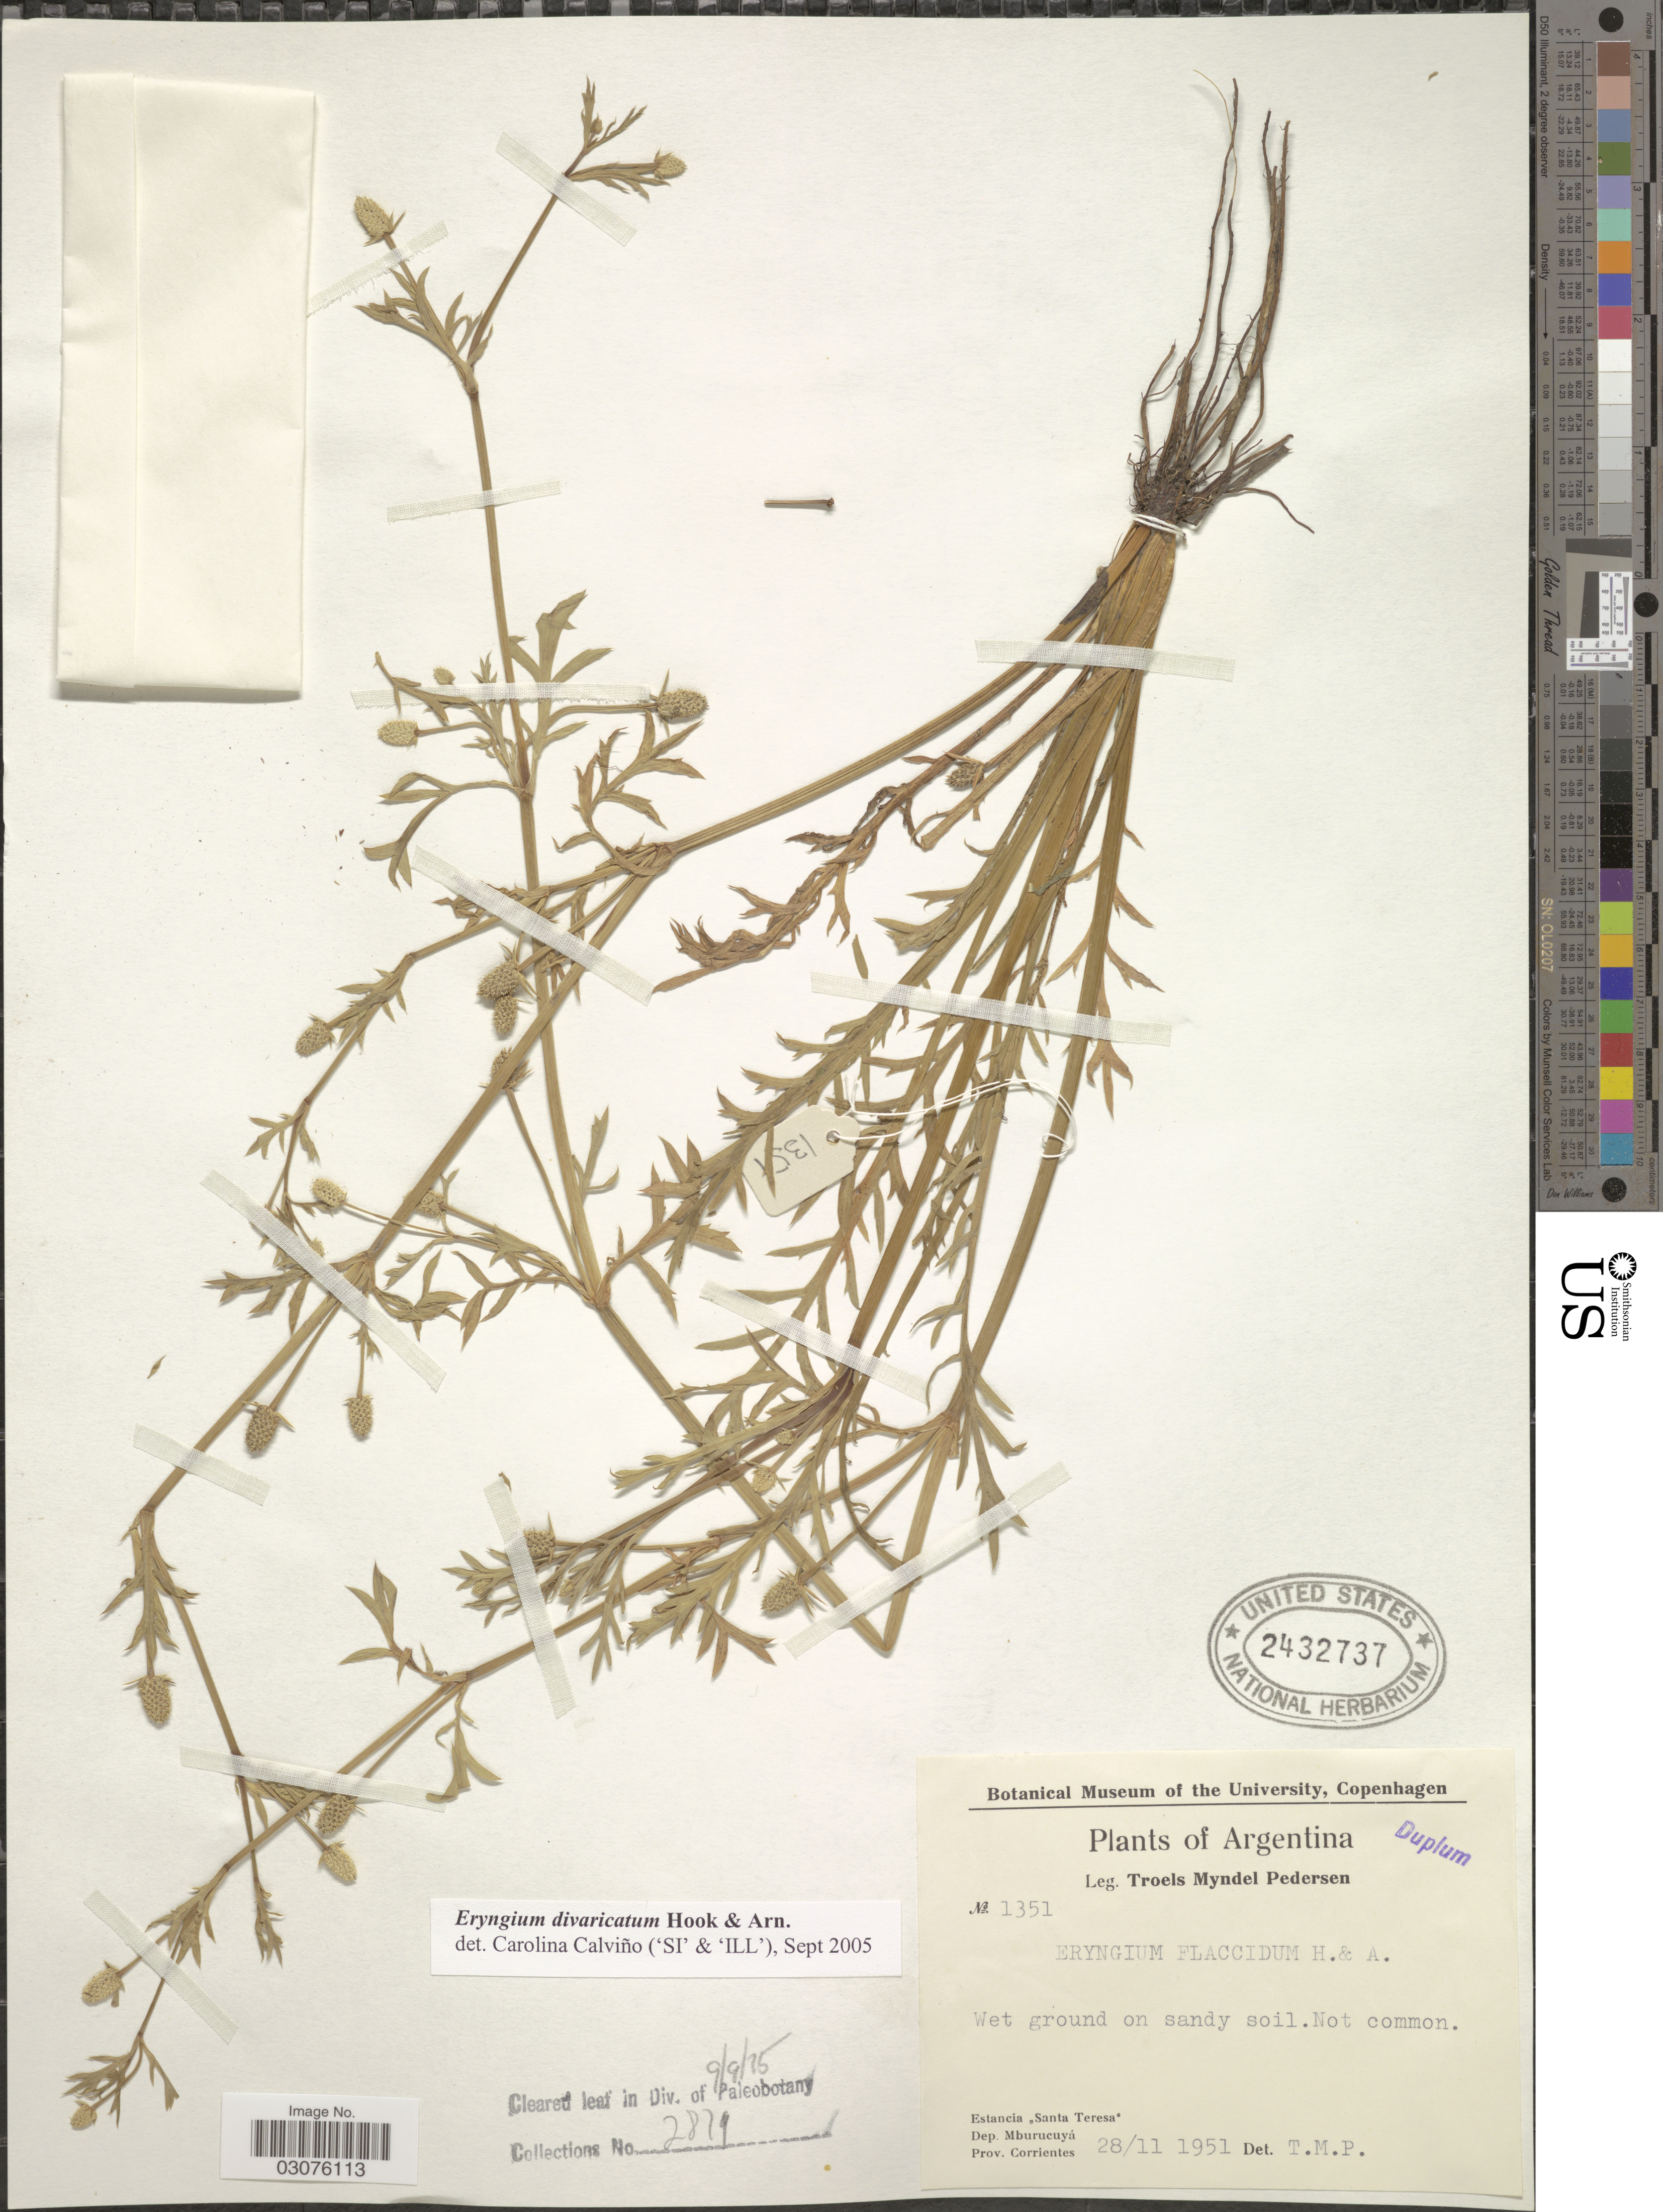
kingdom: Plantae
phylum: Tracheophyta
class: Magnoliopsida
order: Apiales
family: Apiaceae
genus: Eryngium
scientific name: Eryngium divaricatum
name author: Hook. & Arn.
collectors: T. Pederson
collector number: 1351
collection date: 1951-11-28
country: Argentina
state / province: Corrientes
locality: Estancia "Santa Teresa". Dep. Mburucuyá. Prov. Corrientes.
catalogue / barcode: US 2432737